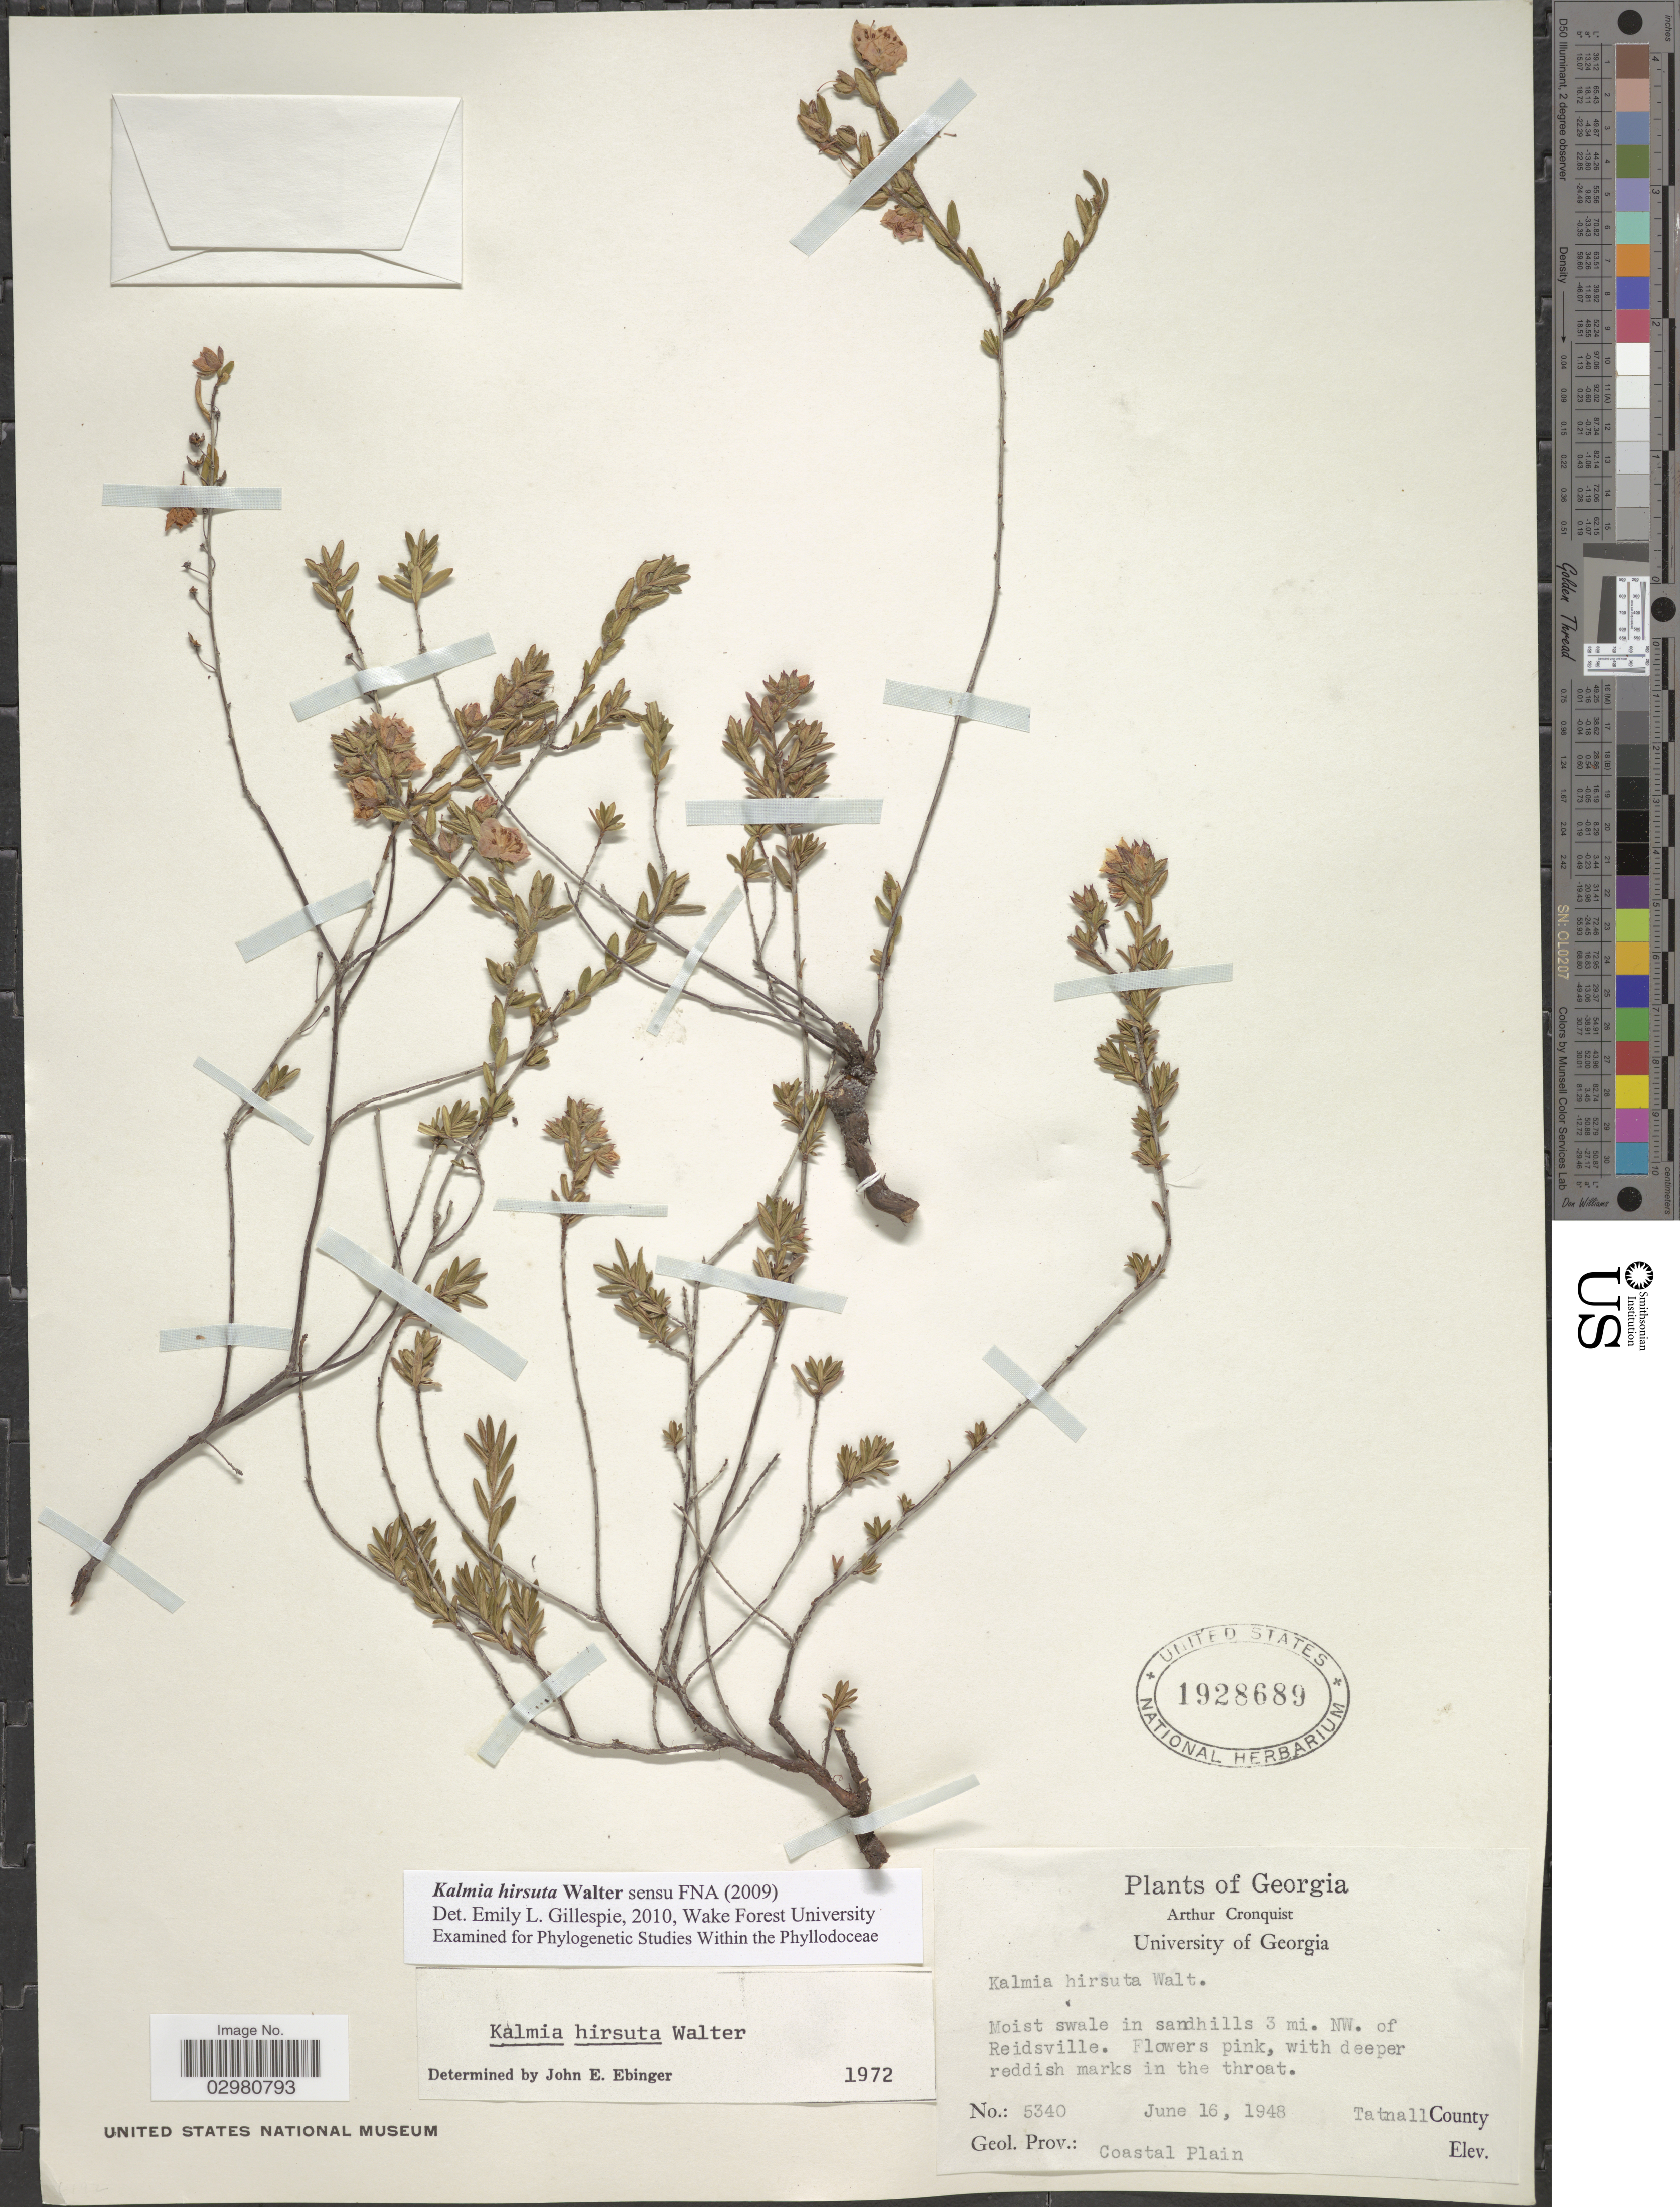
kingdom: Plantae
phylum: Tracheophyta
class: Magnoliopsida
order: Ericales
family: Ericaceae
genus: Kalmia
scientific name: Kalmia hirsuta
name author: Walter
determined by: Gillespie, E. L.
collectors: A. J. Cronquist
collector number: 5340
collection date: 1948-06-16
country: United States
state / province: Georgia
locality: In sandhills 3 mi. NW. of Reidsville. Tatnall County.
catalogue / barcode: US 1928689